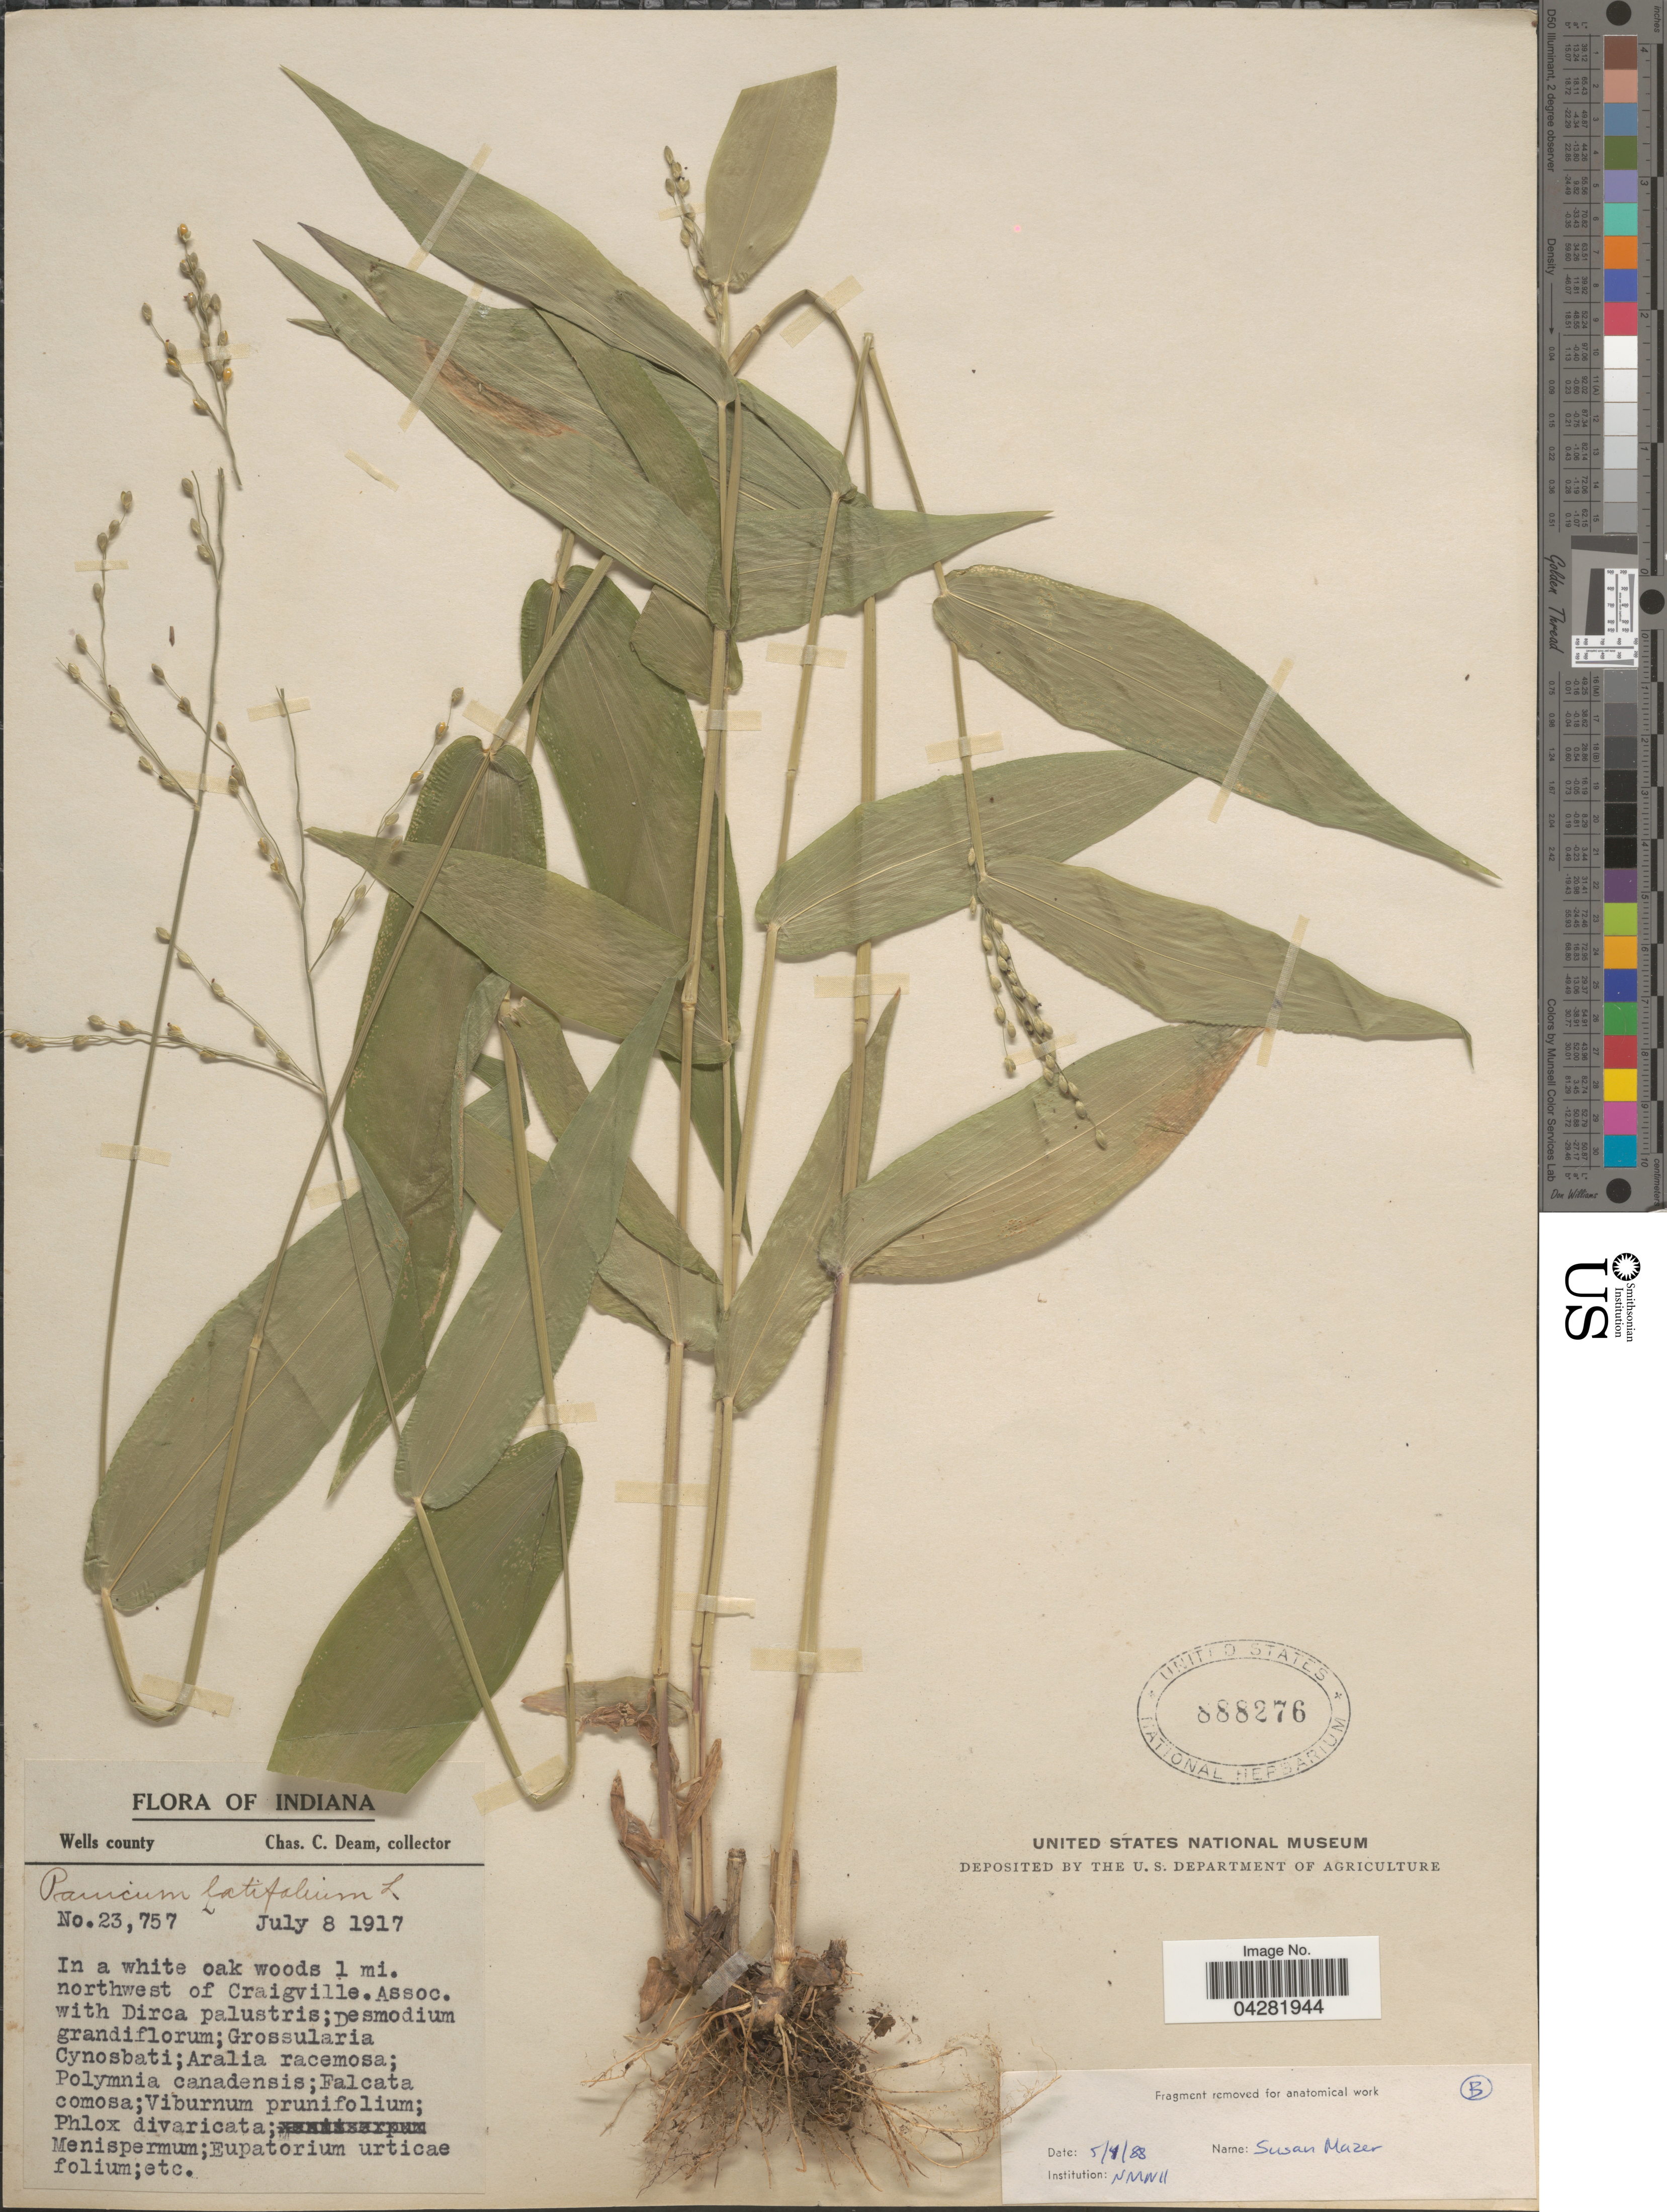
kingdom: Plantae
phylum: Tracheophyta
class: Liliopsida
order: Poales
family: Poaceae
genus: Dichanthelium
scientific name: Dichanthelium latifolium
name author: (L.) Harvill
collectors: C. C. Deam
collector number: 23757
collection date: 1917-07-08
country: United States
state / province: Indiana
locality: Wells county. In a white oak woods 1 mi. northwest of Craigville.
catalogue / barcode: US 888276